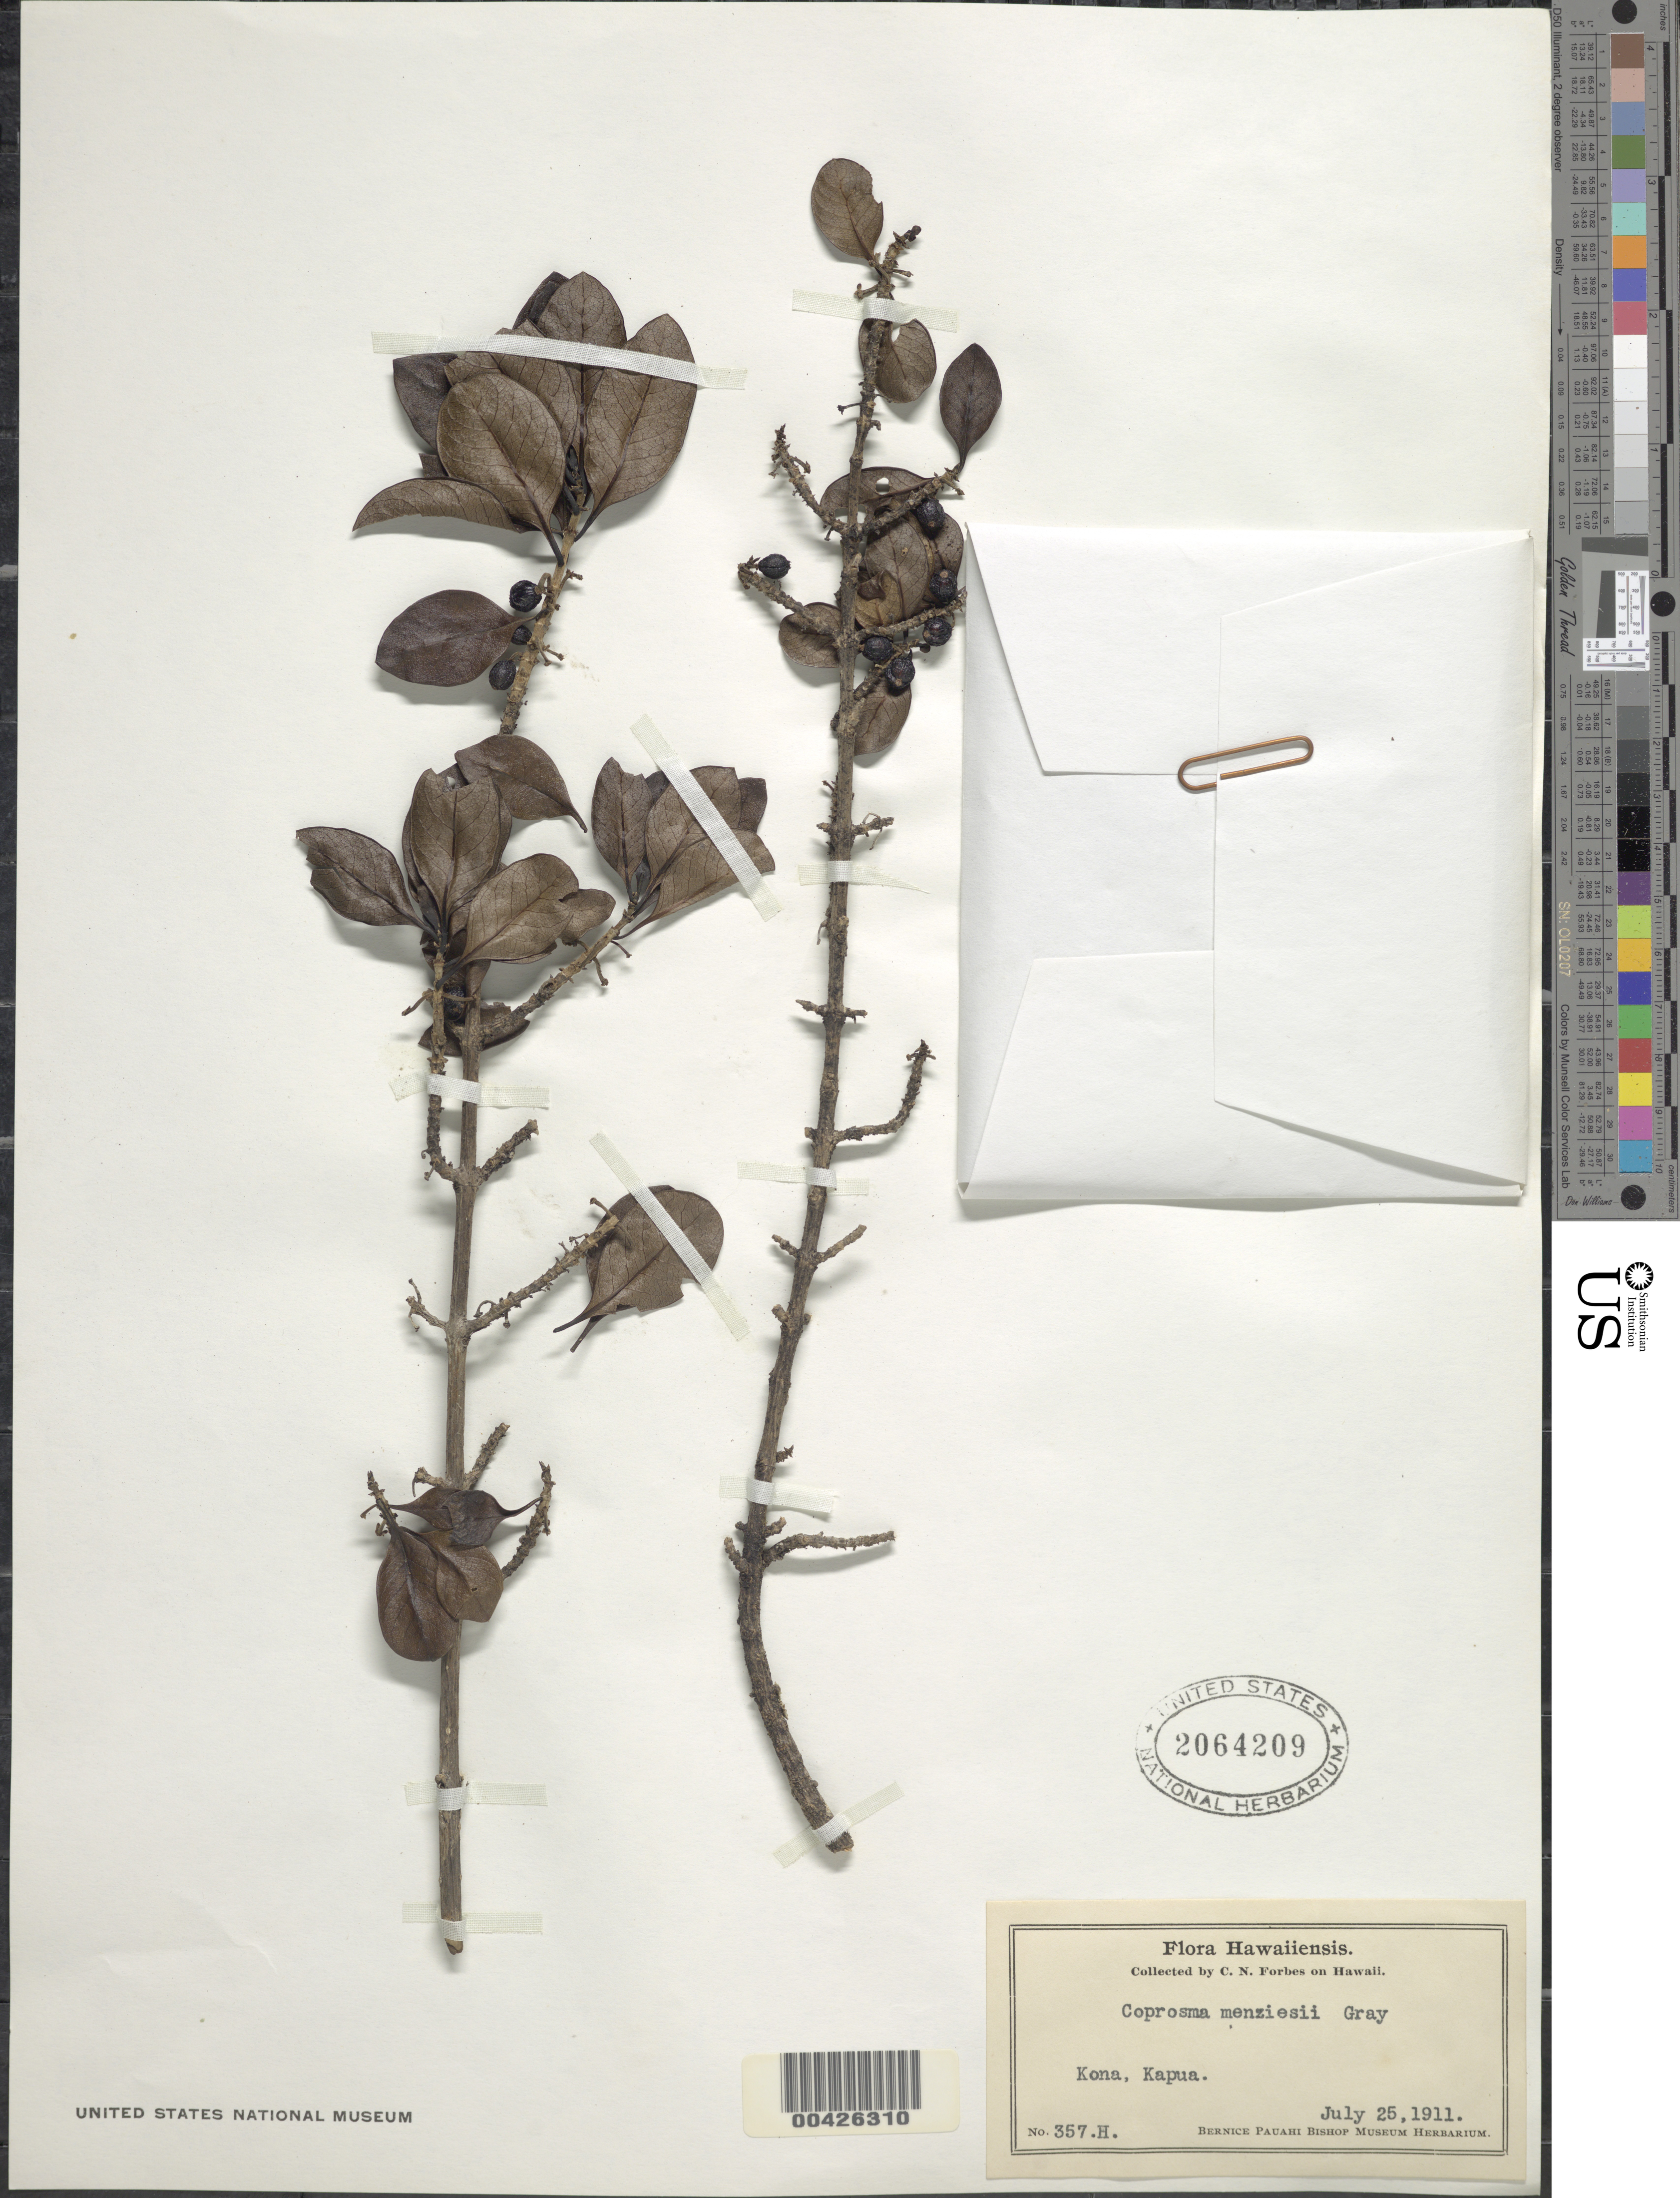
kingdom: Plantae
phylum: Tracheophyta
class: Magnoliopsida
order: Gentianales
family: Rubiaceae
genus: Coprosma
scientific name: Coprosma menziesii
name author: A. Gray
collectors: C. N. Forbes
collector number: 357.H.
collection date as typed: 25 Jul 1911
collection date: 1911-07-25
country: United States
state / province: Hawaii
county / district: Hawaii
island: Hawaii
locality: Kona, Kapua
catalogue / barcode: US 2064209